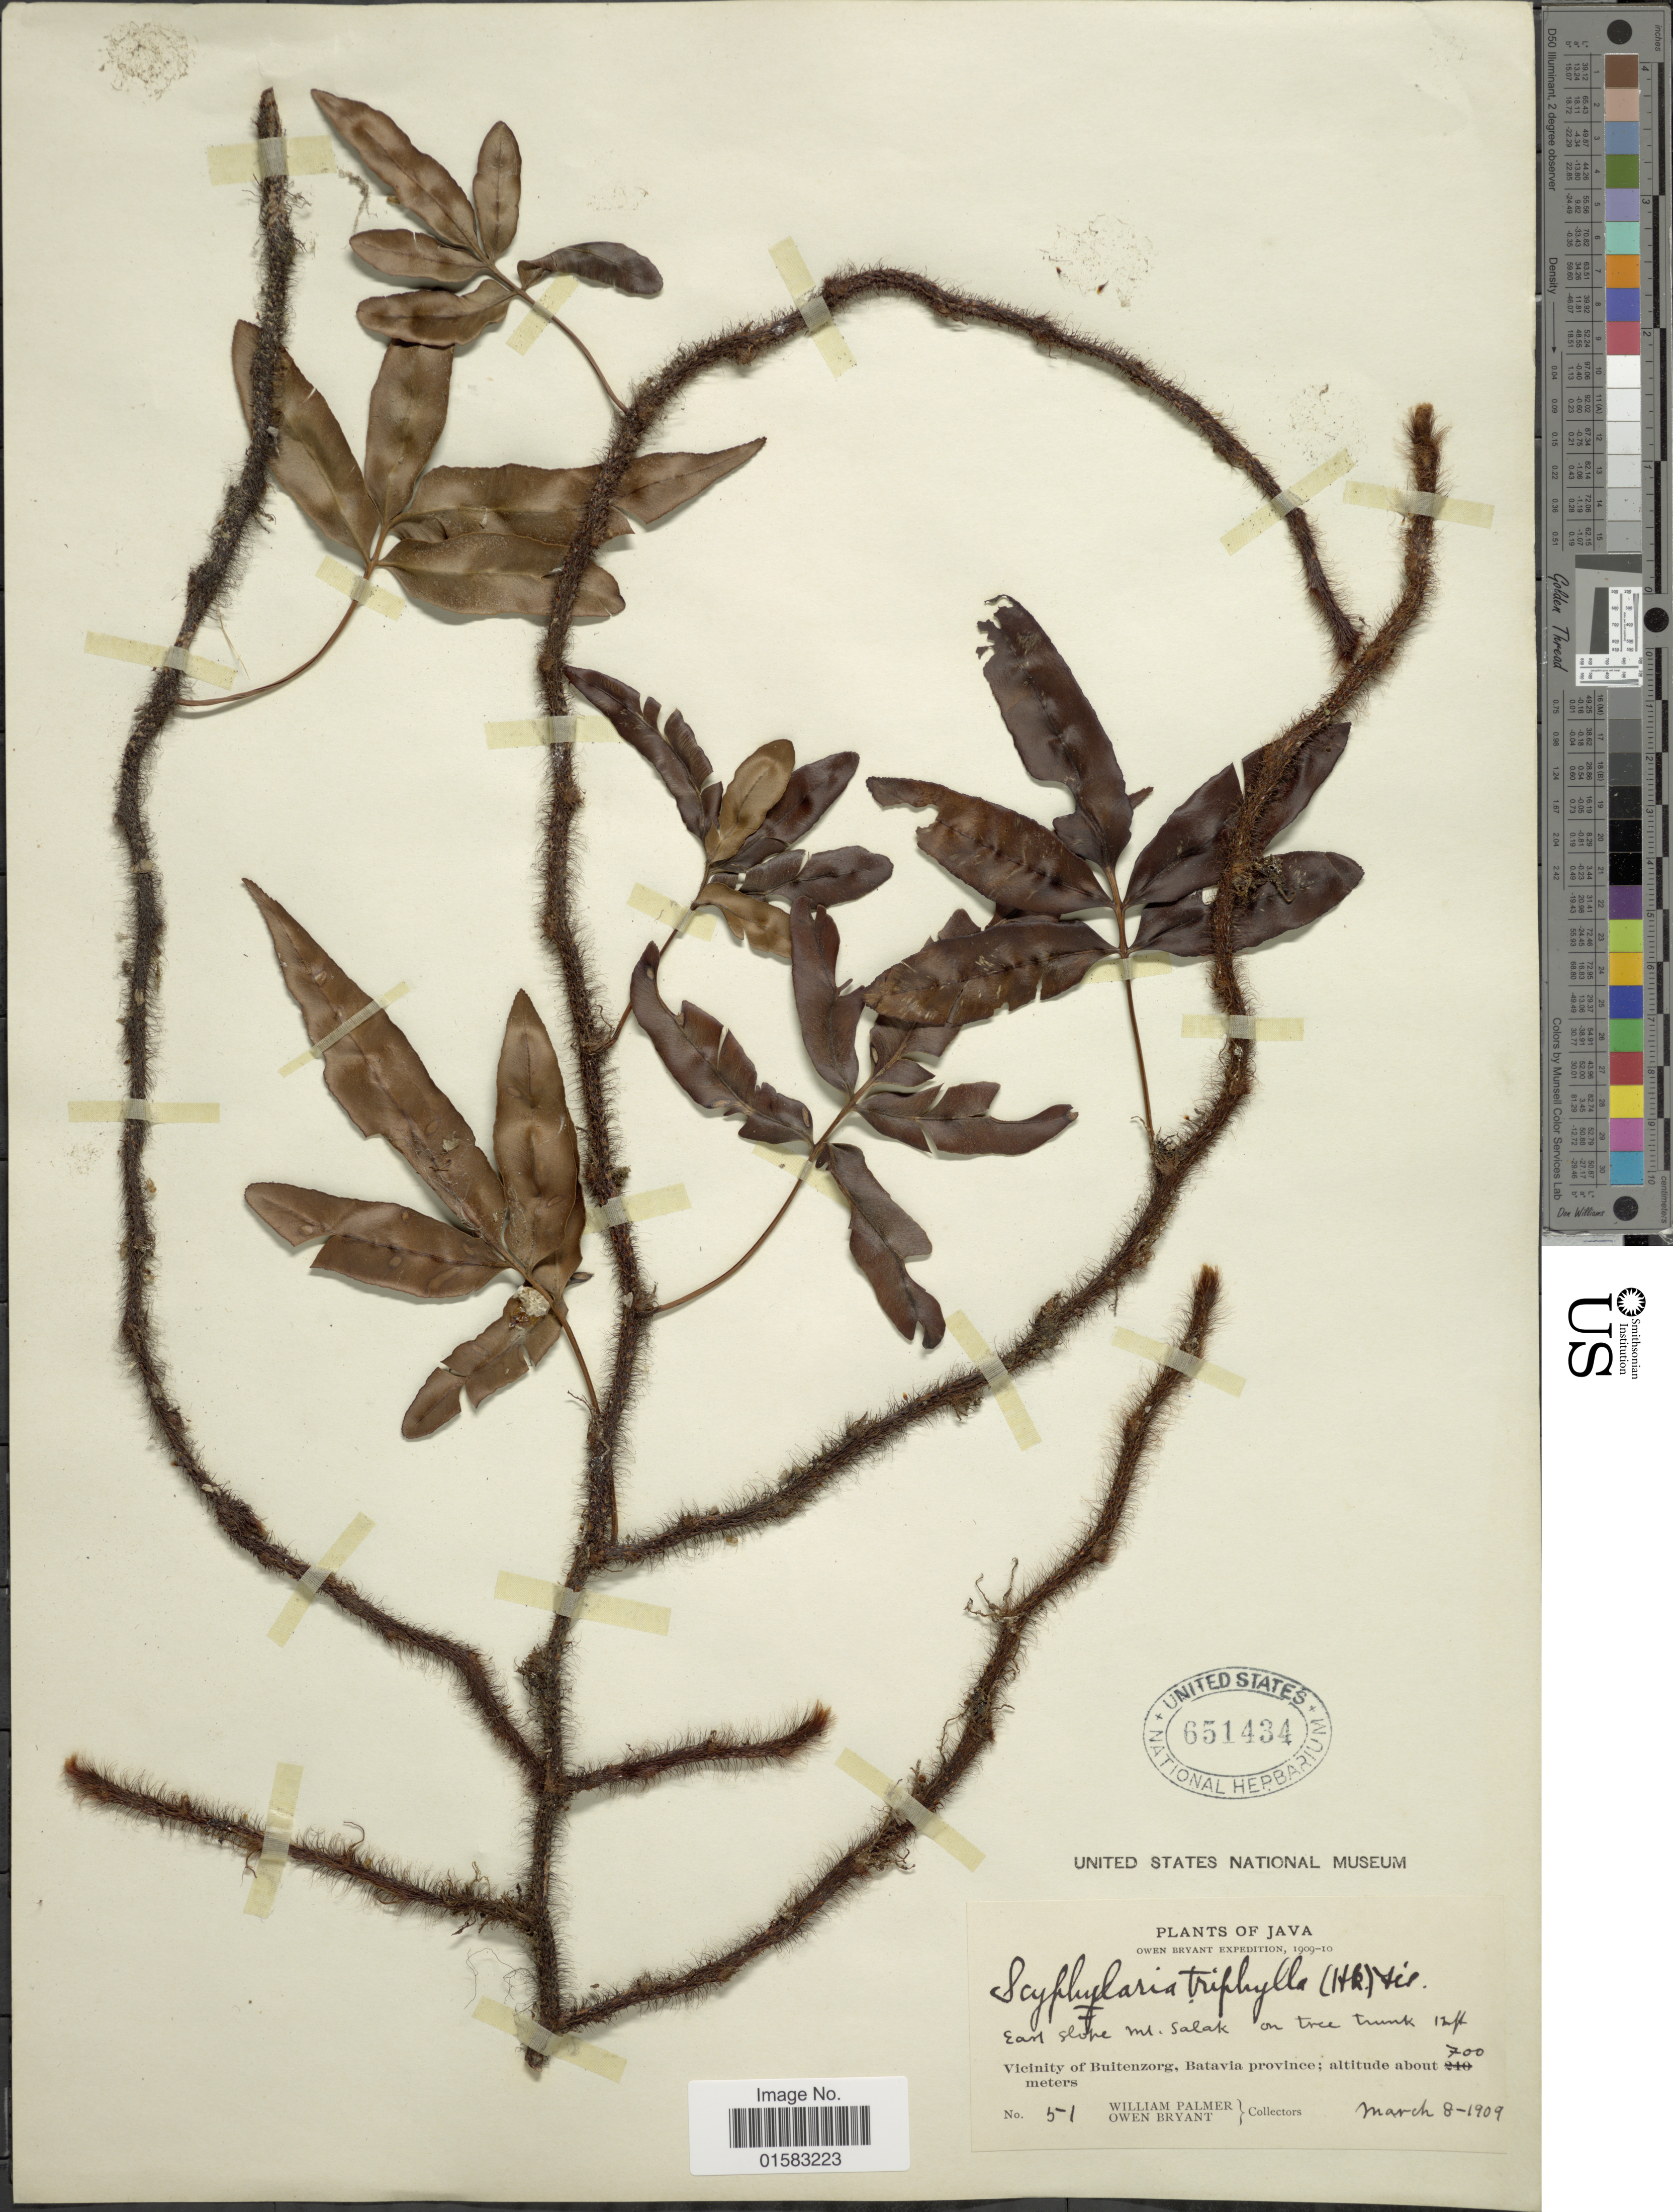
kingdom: Plantae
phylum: Tracheophyta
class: Polypodiopsida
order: Polypodiales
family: Davalliaceae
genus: Davallia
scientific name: Davallia pentaphylla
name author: Blume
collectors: W. Palmer & O. Bryant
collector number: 51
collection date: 1909-03-08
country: Indonesia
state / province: Java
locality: Vicinity of Buitenzorg, Batavia Province, east slope mt. Salak on tree trunk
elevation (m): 700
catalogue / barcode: US 651434